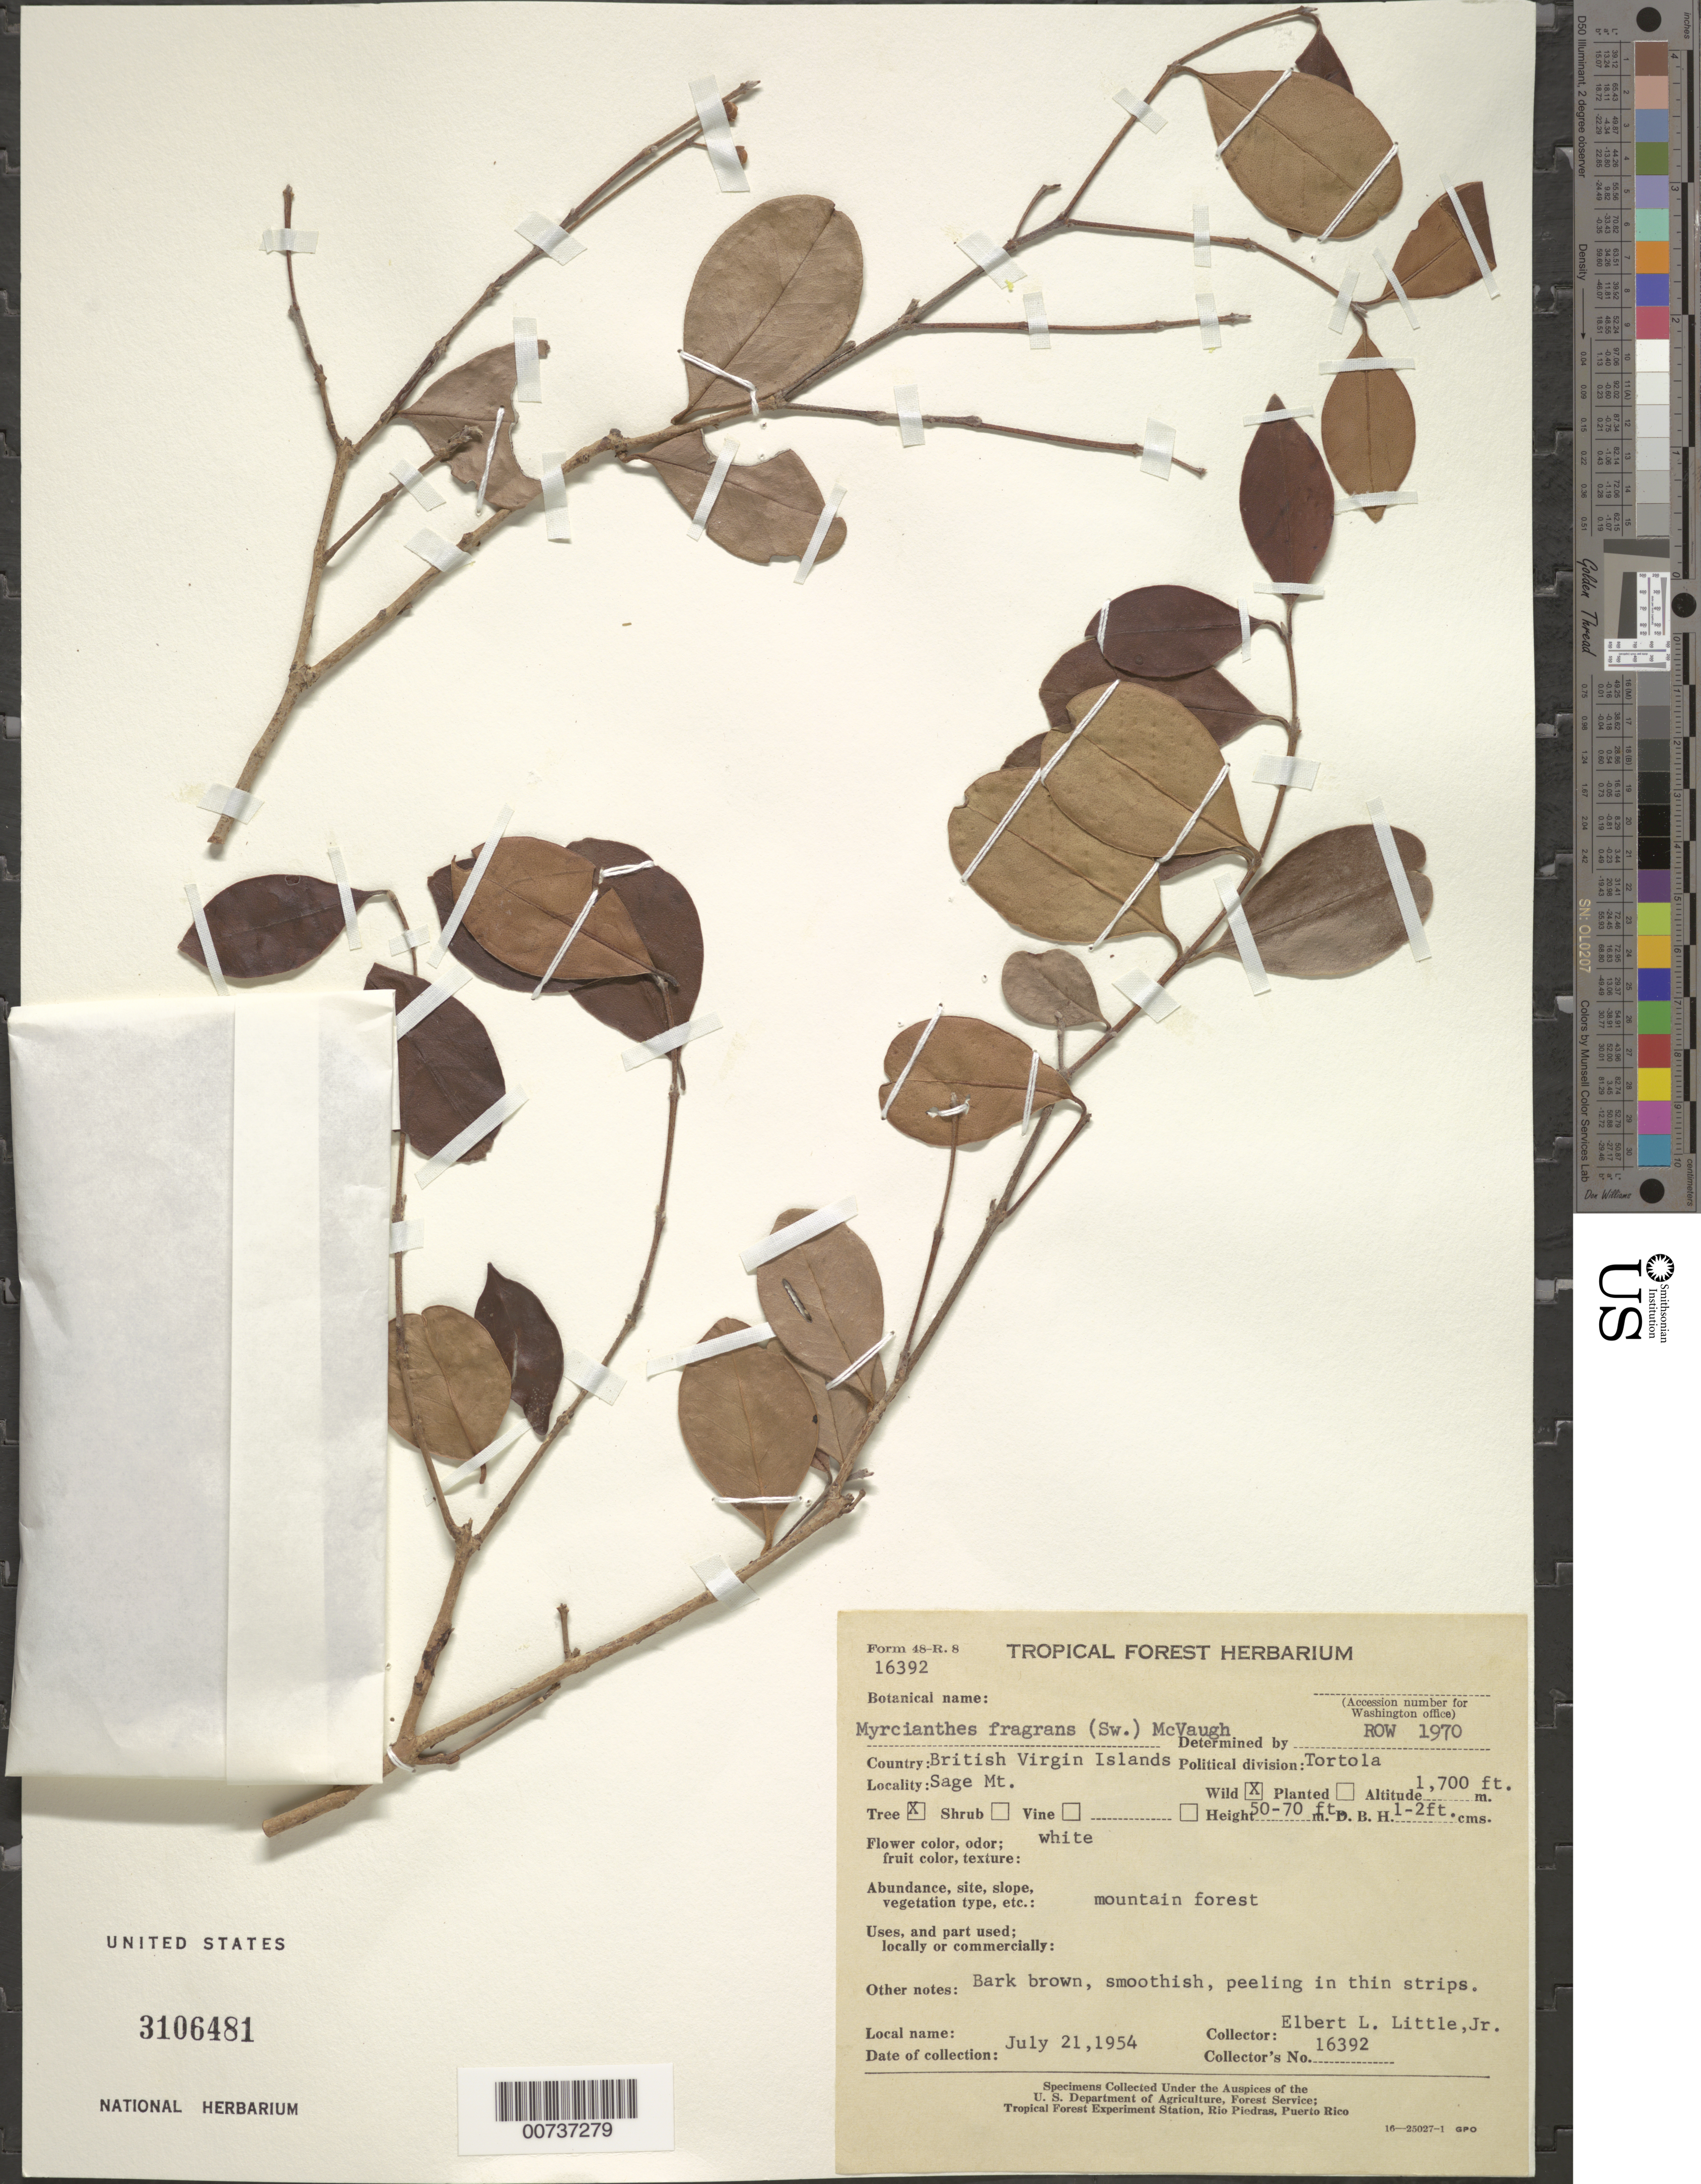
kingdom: Plantae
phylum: Tracheophyta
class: Magnoliopsida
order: Myrtales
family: Myrtaceae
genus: Myrcianthes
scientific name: Myrcianthes fragrans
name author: (Sw.) McVaugh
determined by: Woodbury, R. O.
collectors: E. L. Little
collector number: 16392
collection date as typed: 21 Jul 1954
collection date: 1954-07-21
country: British Virgin Islands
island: Tortola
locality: Sage Mountain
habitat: Mountain forest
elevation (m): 518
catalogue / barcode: US 3106481